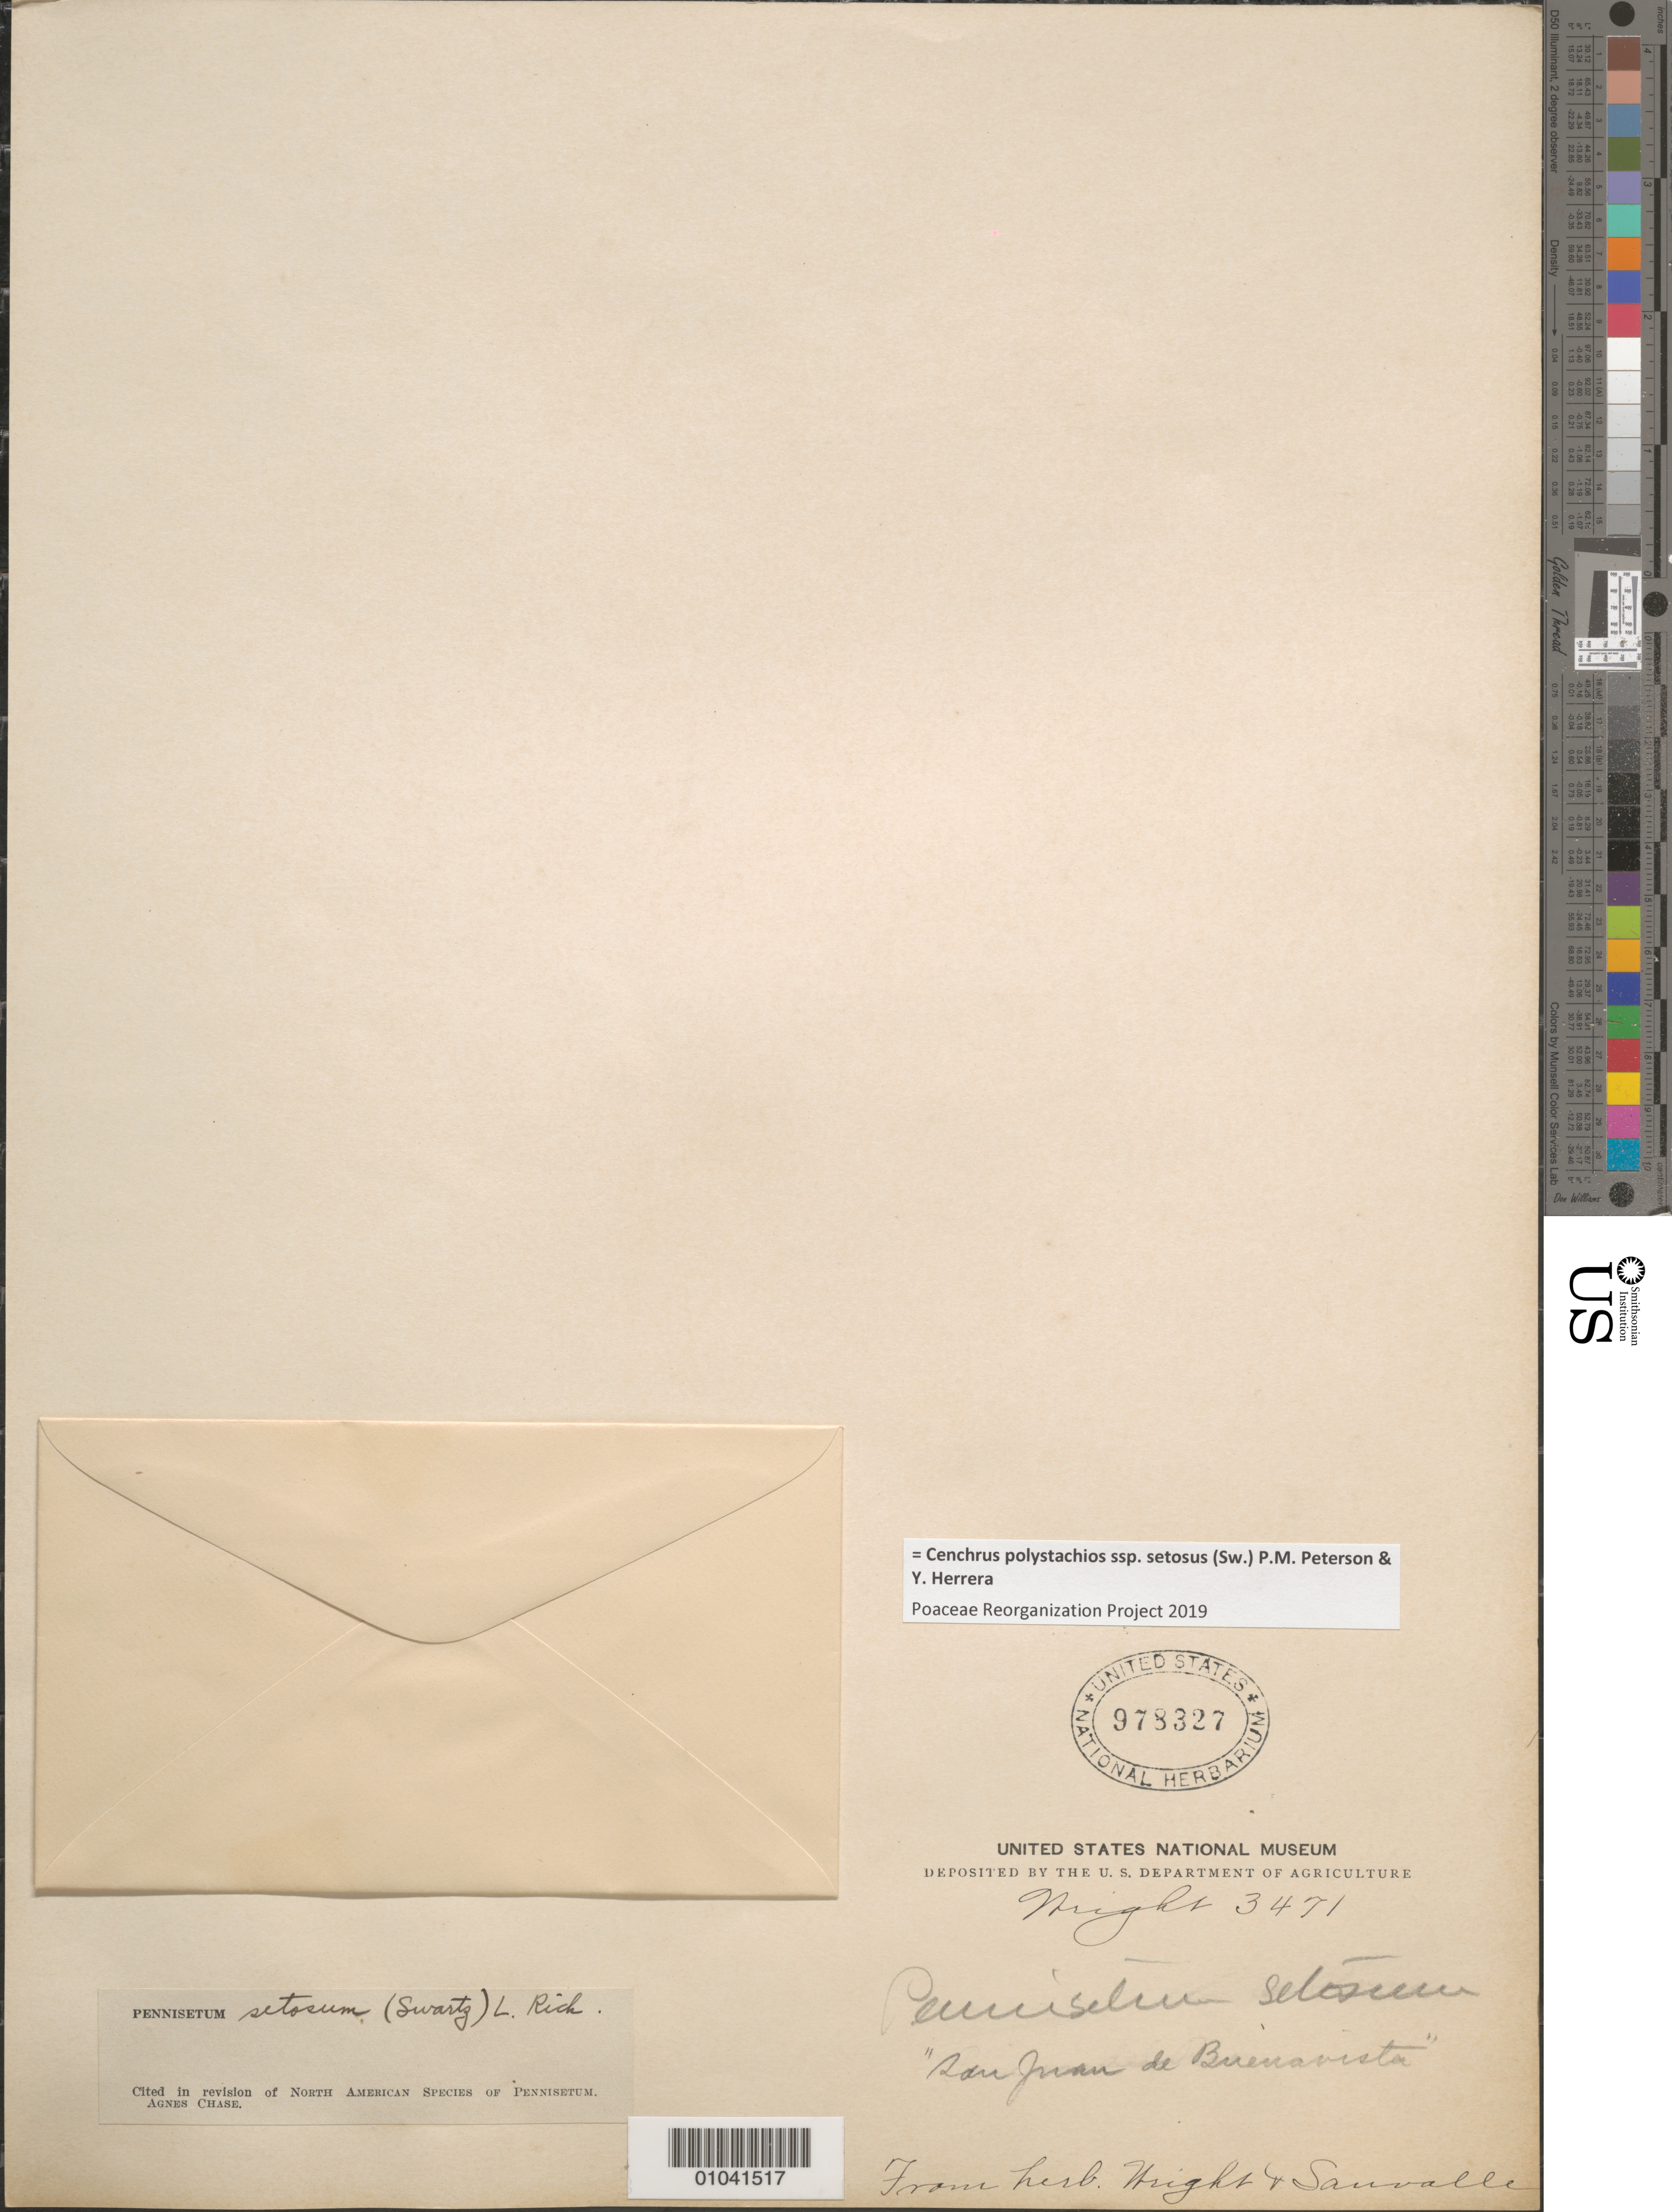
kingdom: Plantae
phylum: Tracheophyta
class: Liliopsida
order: Poales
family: Poaceae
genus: Cenchrus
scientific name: Cenchrus polystachios subsp. setosus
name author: (Sw.) P.M. Peterson & Y. Herrera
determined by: Poaceae Reorganization Project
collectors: C. Wright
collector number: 3471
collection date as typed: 1800 to -- --- 1899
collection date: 1800/1899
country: Cuba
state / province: Granma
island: Cuba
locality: San Juan de Buenavista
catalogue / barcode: US 978327